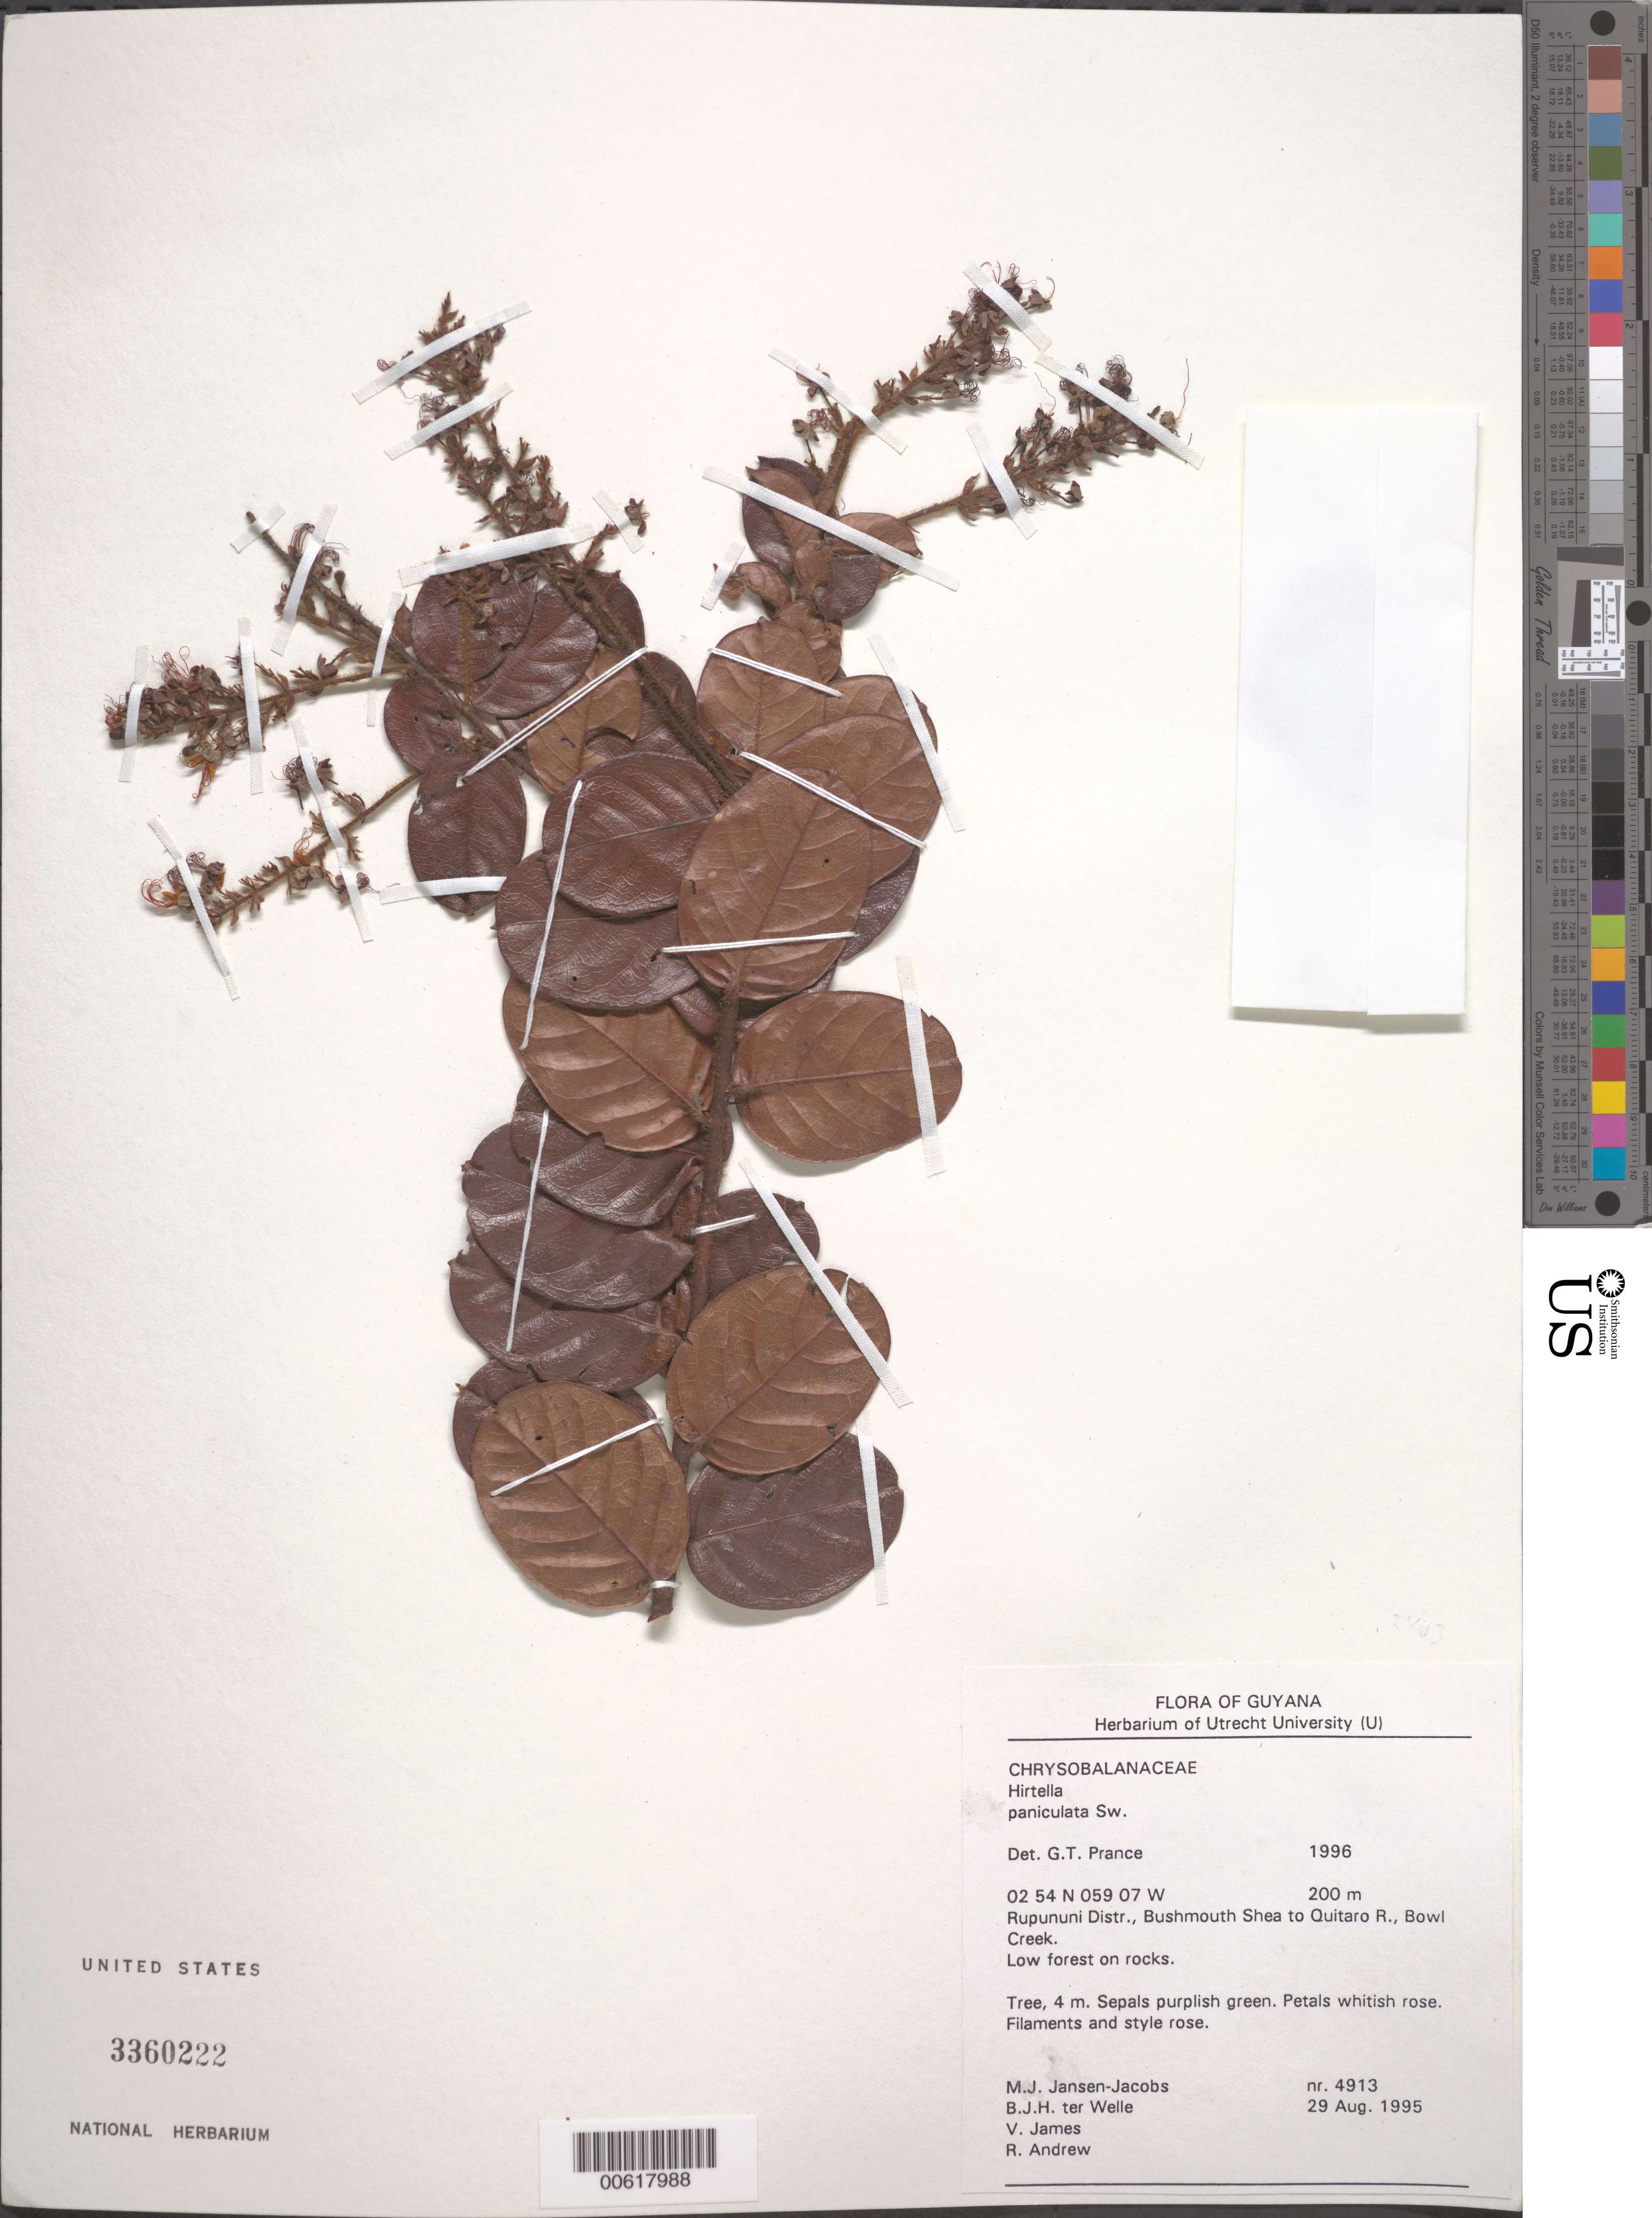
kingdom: Plantae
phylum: Tracheophyta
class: Magnoliopsida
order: Malpighiales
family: Chrysobalanaceae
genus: Hirtella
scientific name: Hirtella paniculata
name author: Sw.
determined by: Prance, G. T.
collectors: M. J. Jansen-Jacobs, B. Welle, V. James & R. Andrew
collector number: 4913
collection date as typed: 29-Aug-95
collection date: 1995-08-29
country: Guyana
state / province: U. Takutu-U. Essequibo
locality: Bowl Creek, Bushmouth, Shea to Quitaro River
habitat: Low forest on rocks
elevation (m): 200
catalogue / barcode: US 3360222